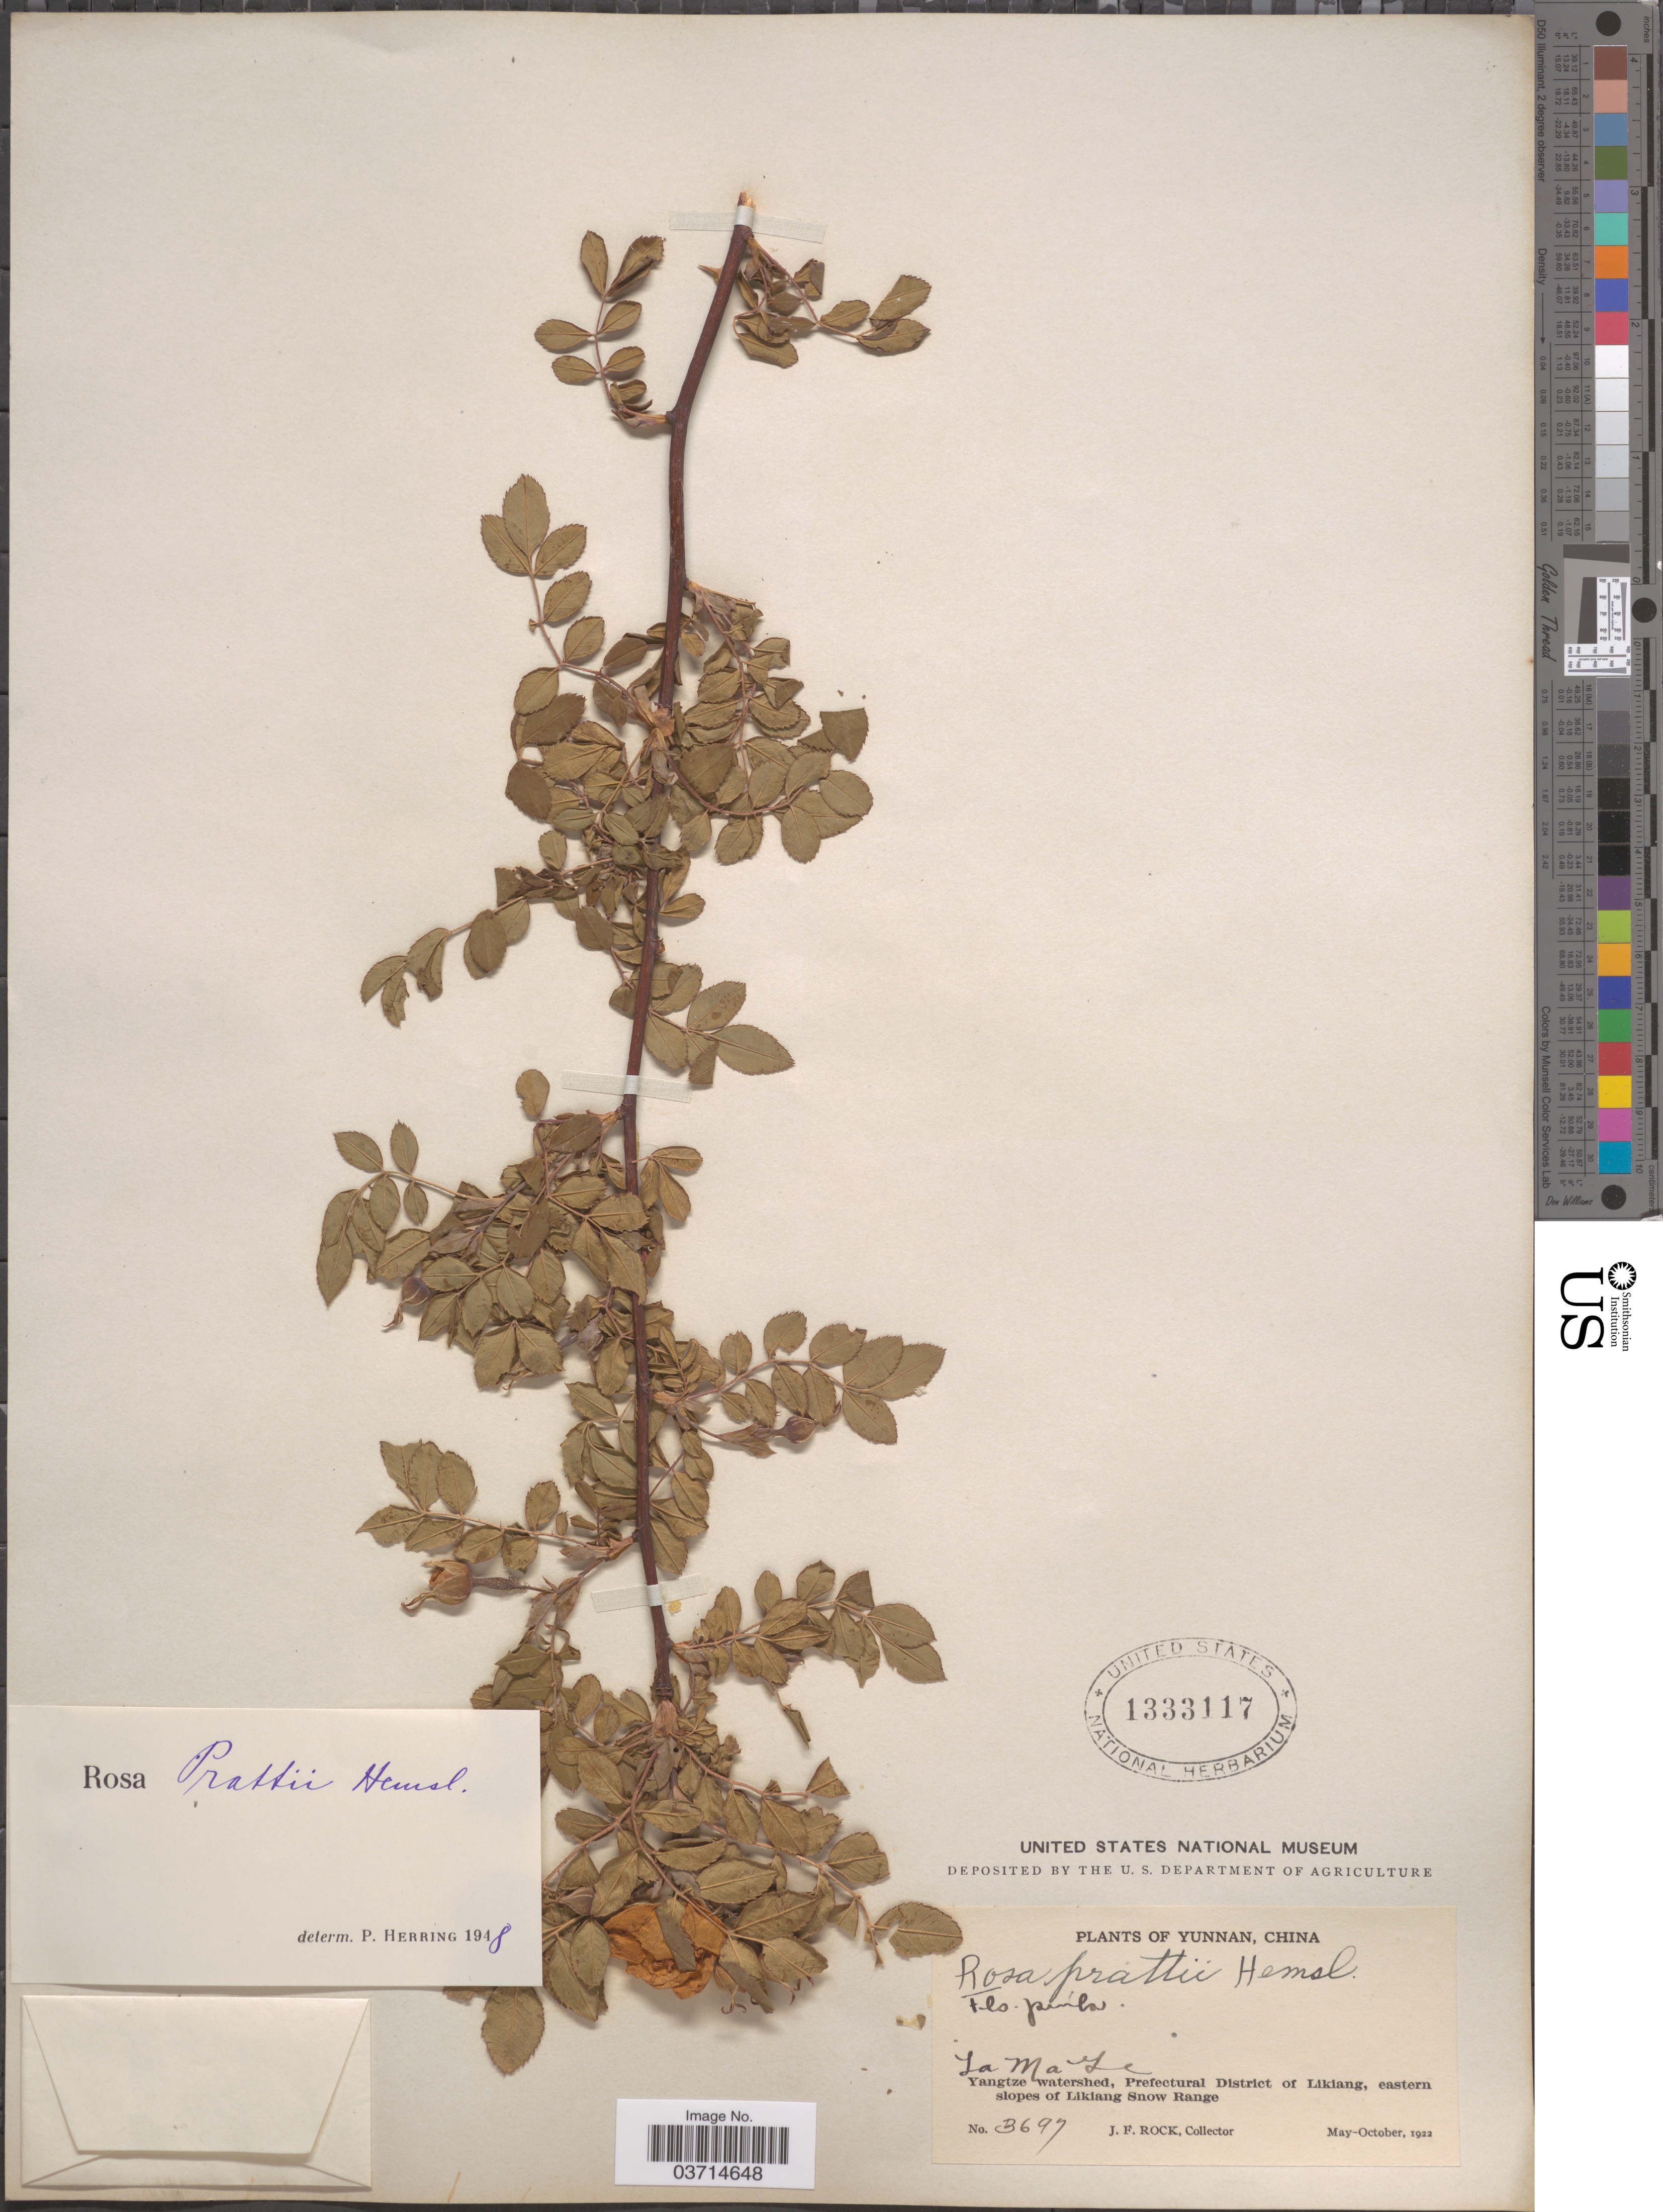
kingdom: Plantae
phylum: Tracheophyta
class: Magnoliopsida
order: Rosales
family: Rosaceae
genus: Rosa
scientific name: Rosa prattii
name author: Hemsl.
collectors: J. Rock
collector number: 3697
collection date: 1922-05/1922-10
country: China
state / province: Yunnan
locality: La Ma Ye. Yangtze watershed, Prefectural District of Likiang, eastern slopes of Likiang Snow Range.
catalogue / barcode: US 1333117